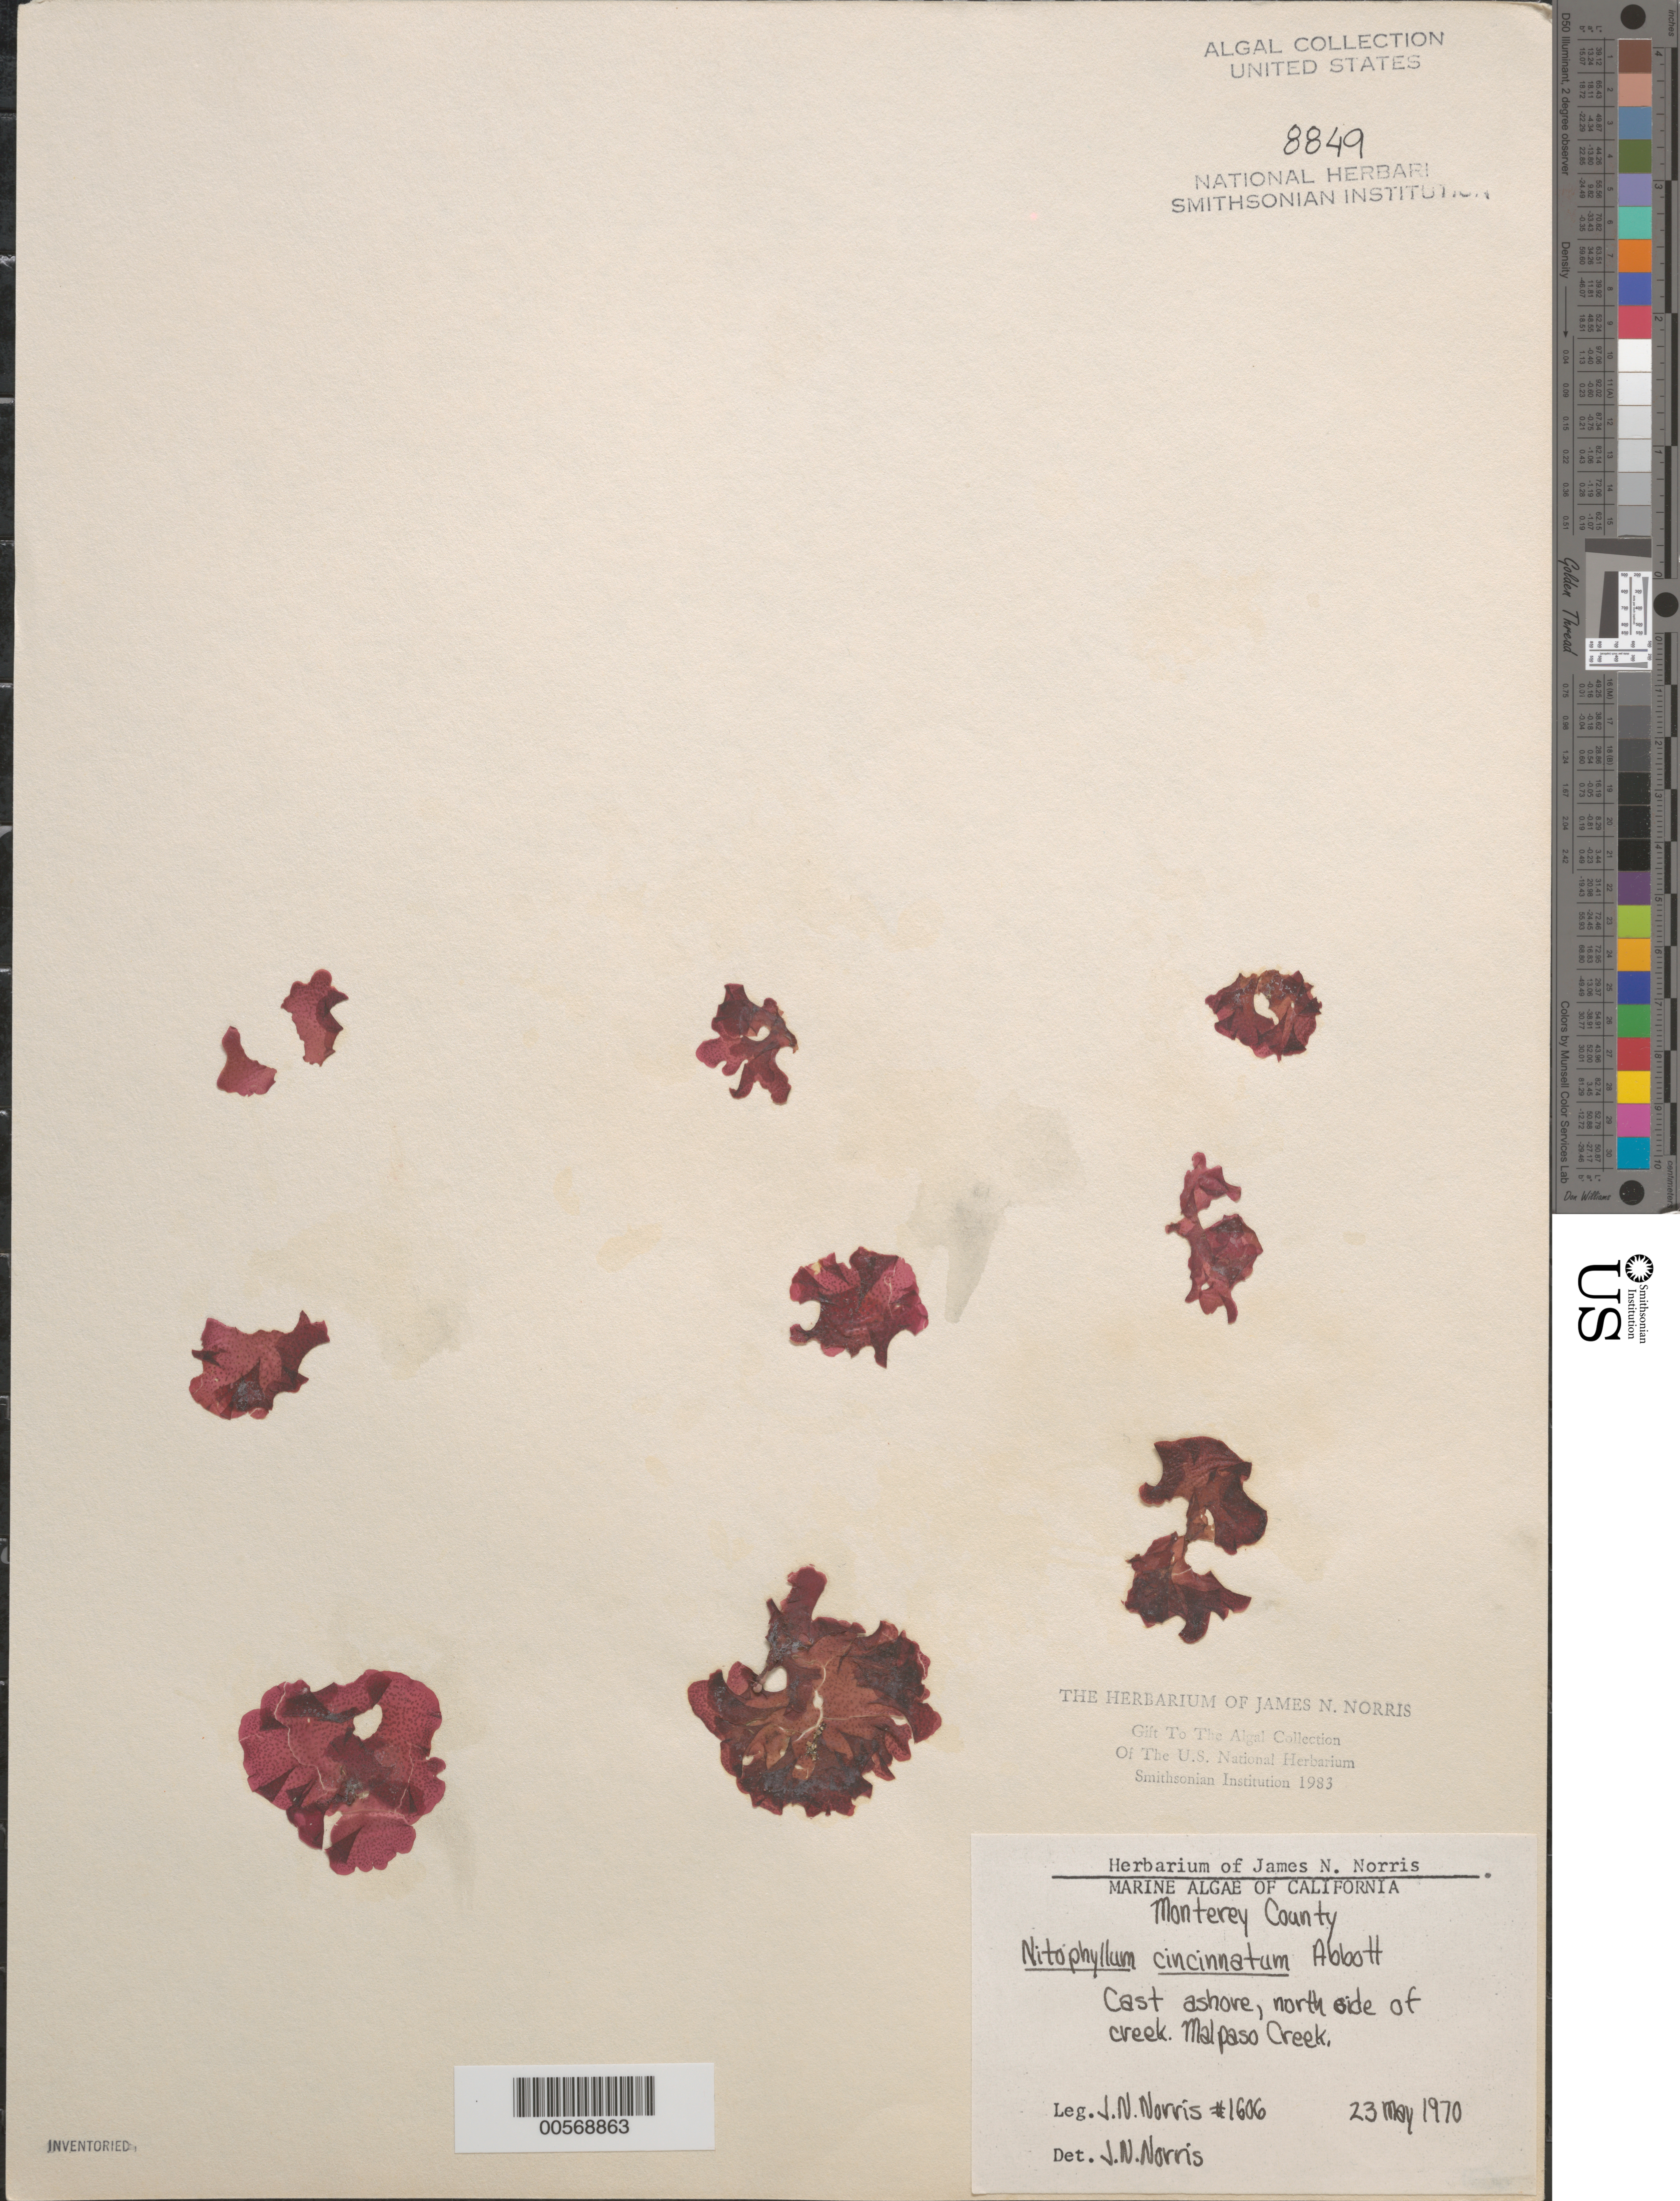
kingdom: Plantae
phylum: Rhodophyta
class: Florideophyceae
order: Ceramiales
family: Delesseriaceae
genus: Nitophyllum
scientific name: Nitophyllum cincinnatum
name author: I.A. Abbott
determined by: Norris, James N.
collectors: J. N. Norris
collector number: JN-1606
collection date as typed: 23 May 1970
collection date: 1970-05-23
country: United States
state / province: California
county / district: Monterey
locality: Malpaso Creek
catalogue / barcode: US 8849